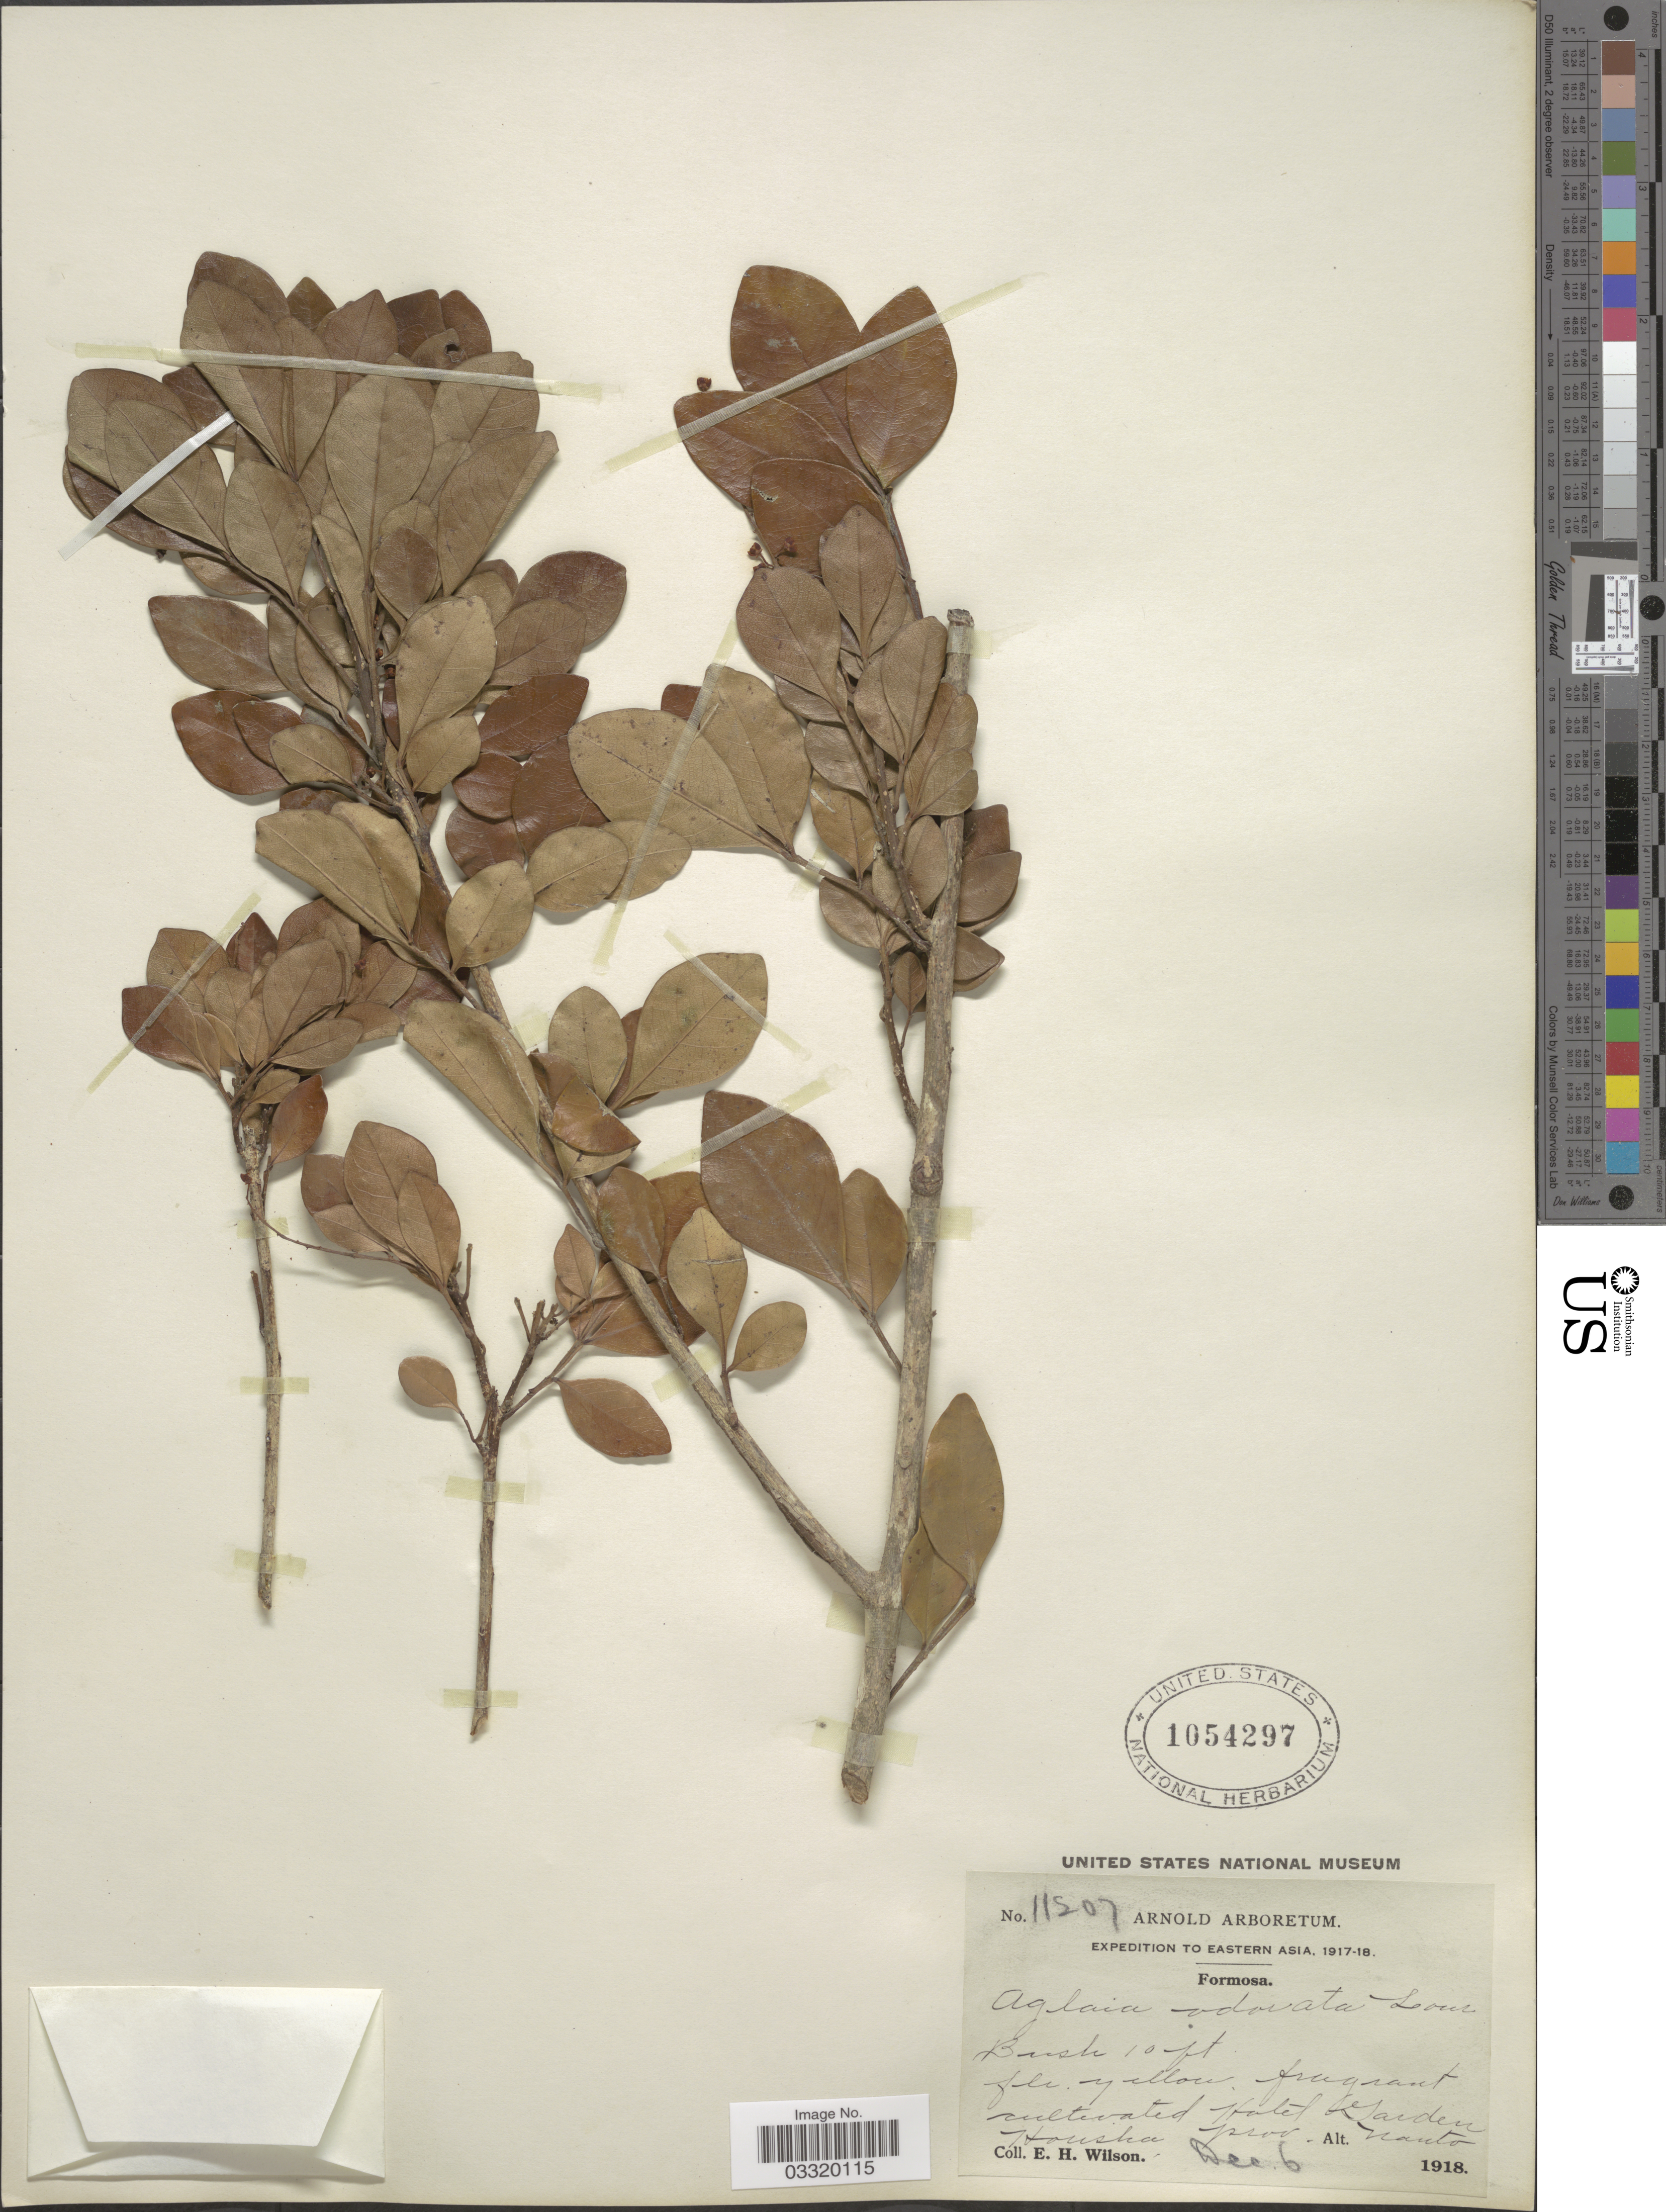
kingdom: Plantae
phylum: Tracheophyta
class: Magnoliopsida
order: Sapindales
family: Meliaceae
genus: Aglaia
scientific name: Aglaia odorata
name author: Lour.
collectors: E. Wilson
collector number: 11207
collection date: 1918-12-06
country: Taiwan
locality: Eastern Asia. Hotel Garden Honsha prov. Nanto.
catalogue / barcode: US 1054297